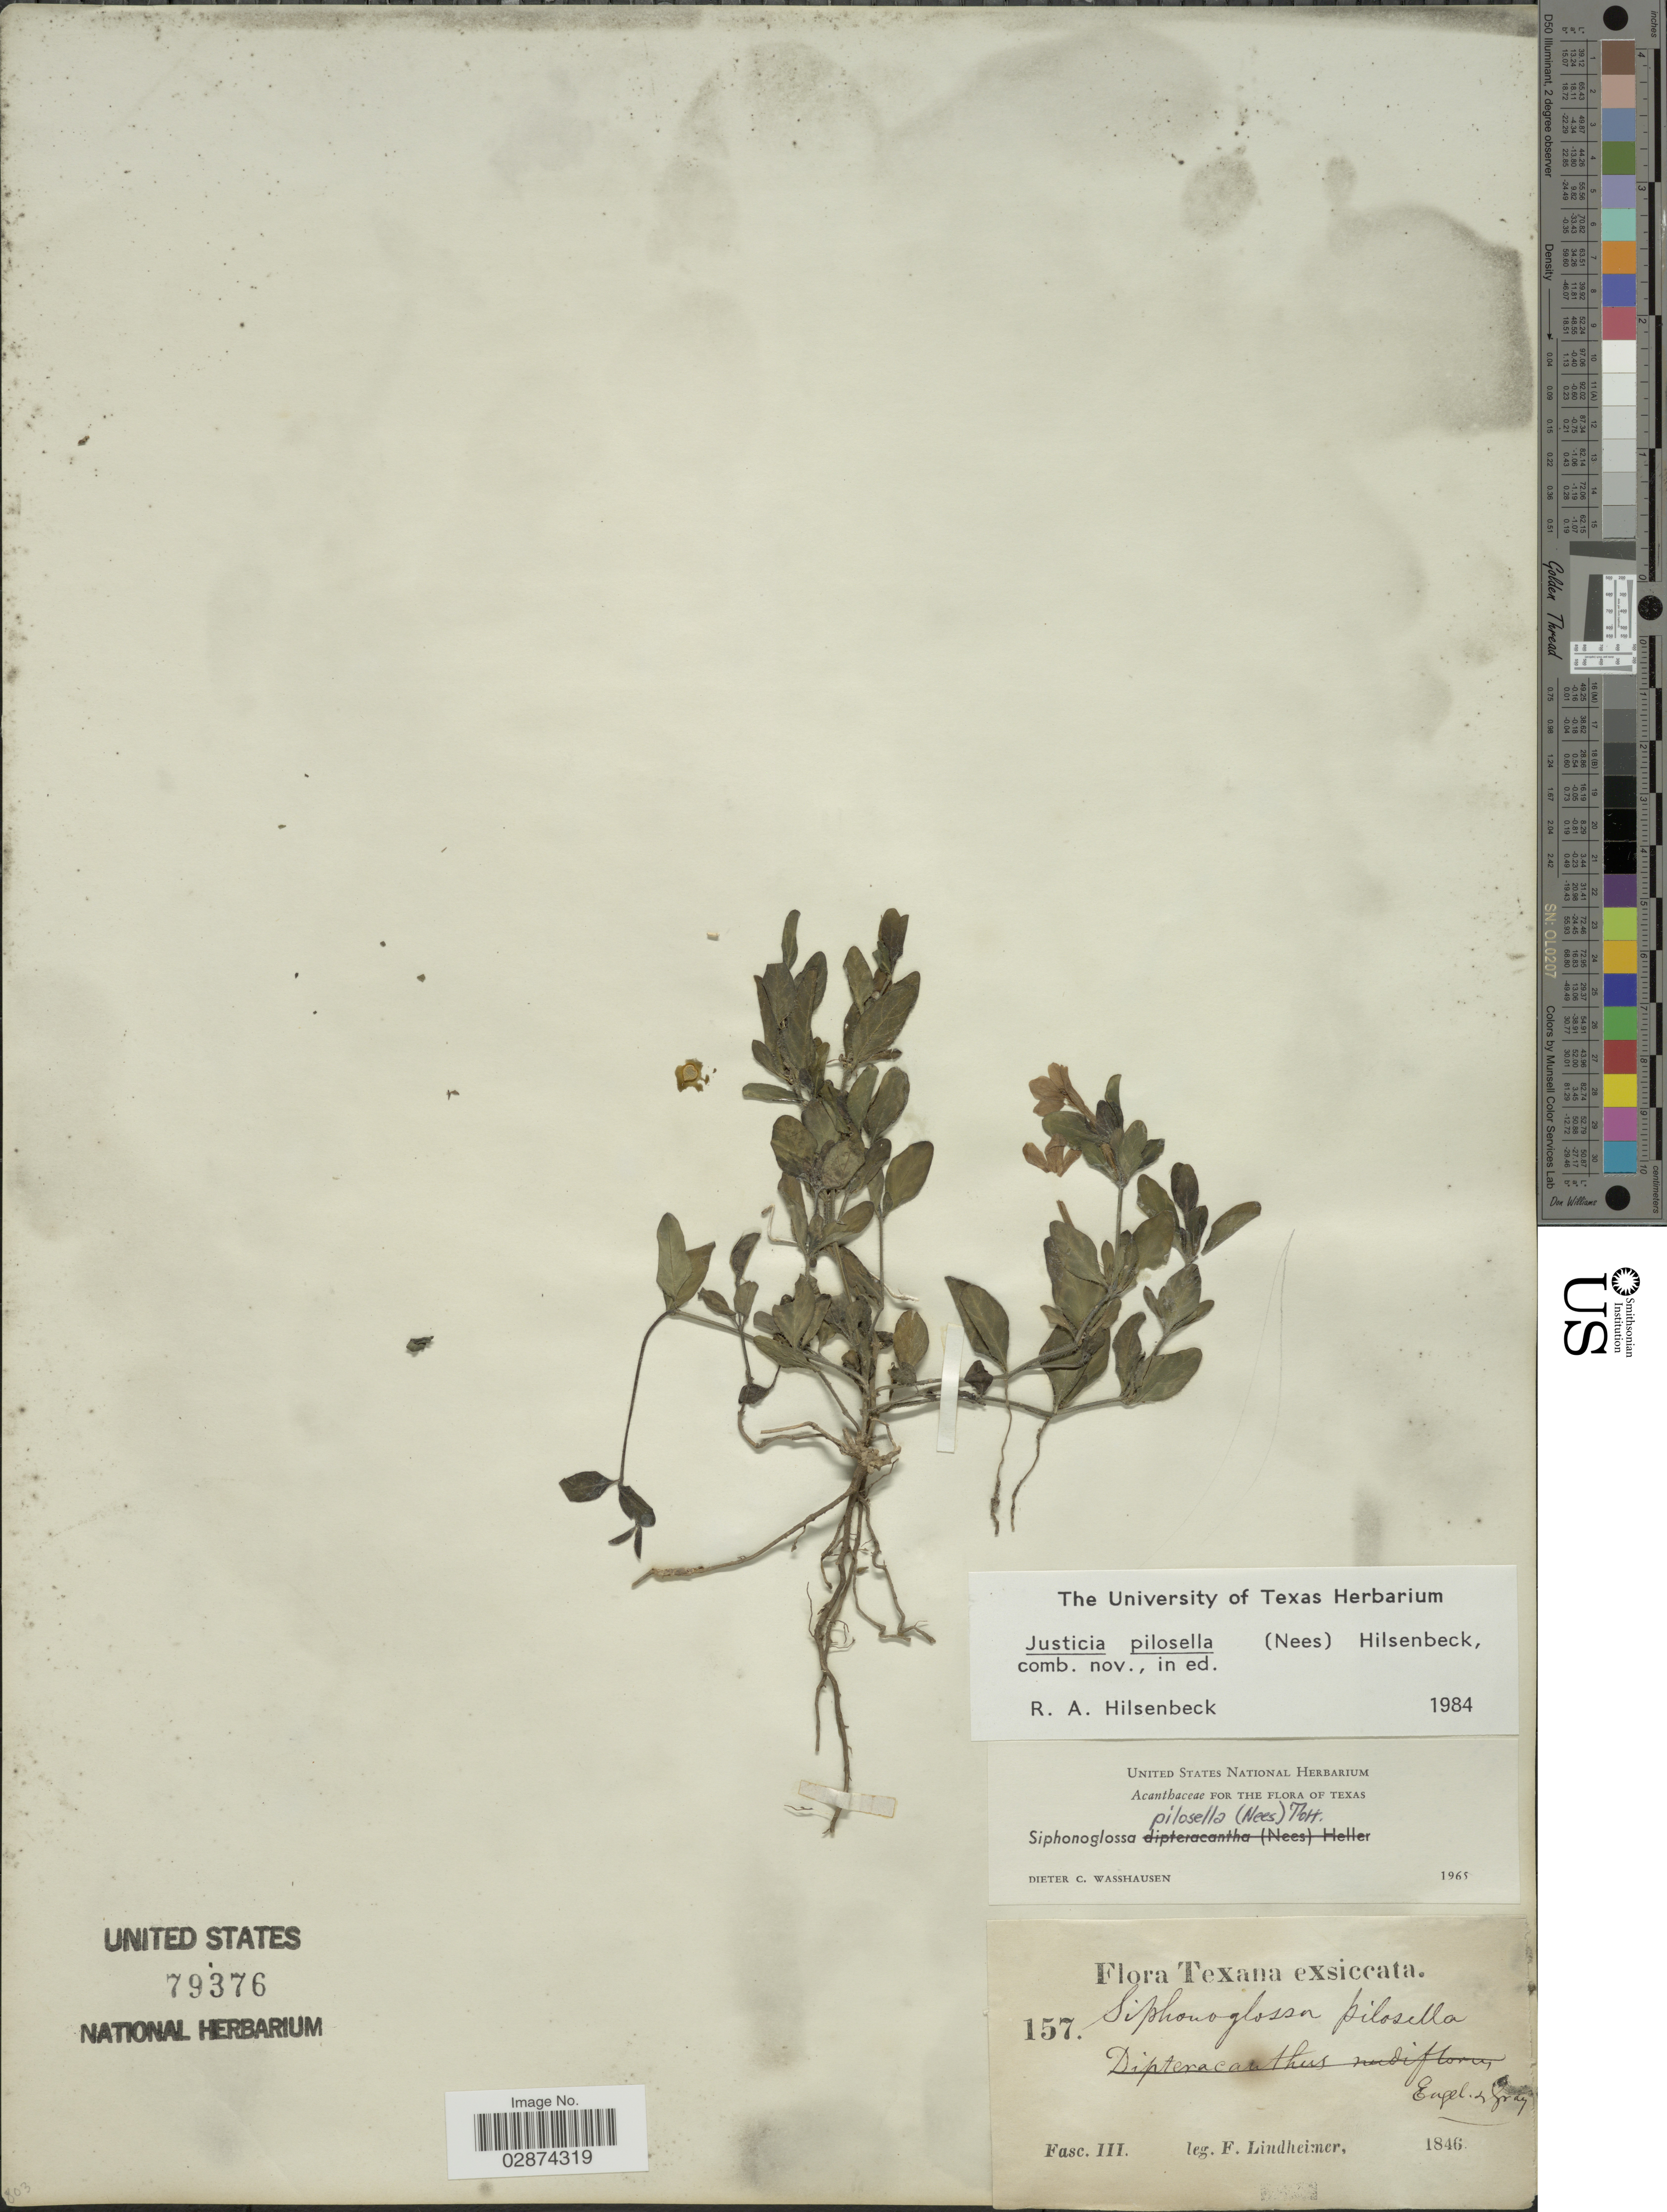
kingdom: Plantae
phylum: Tracheophyta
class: Magnoliopsida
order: Lamiales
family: Acanthaceae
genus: Justicia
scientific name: Justicia pilosella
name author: (Nees) Hilsenb.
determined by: Fisher, Amanda, (LOB), California State University, Long Beach (UNITED STATES)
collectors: F. Lindheimer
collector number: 157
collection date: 1846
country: United States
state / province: Texas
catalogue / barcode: US 79376